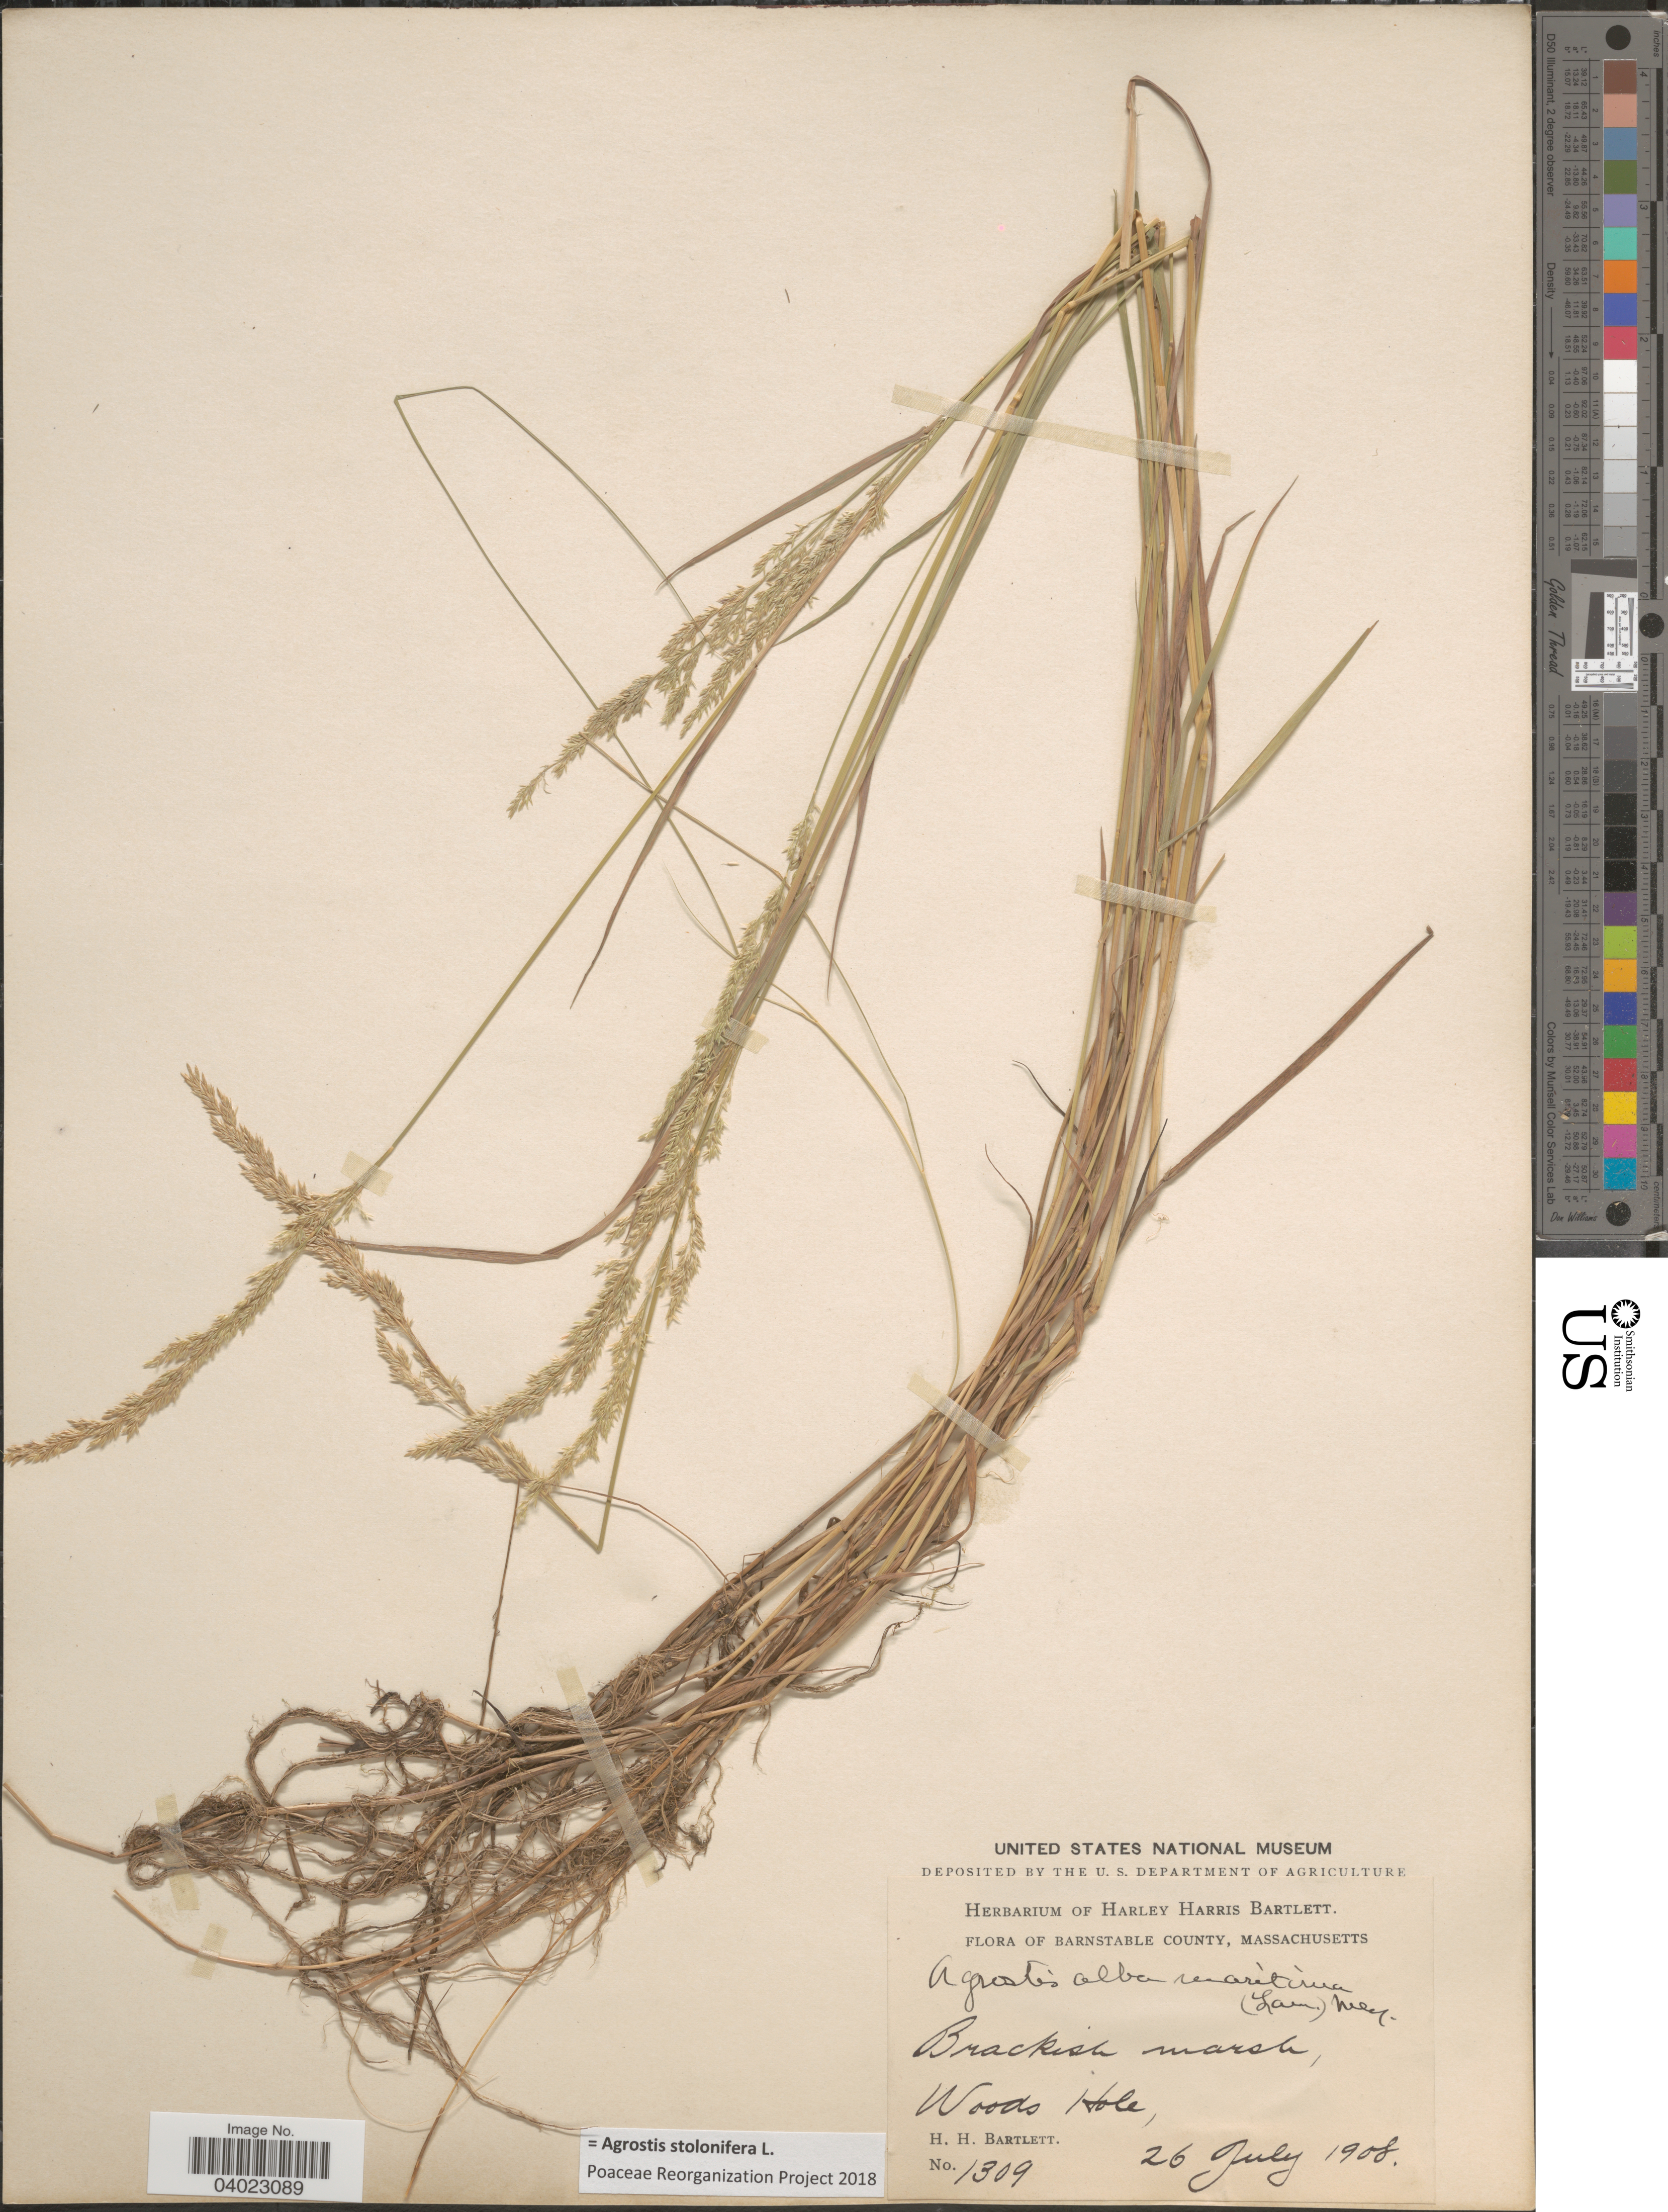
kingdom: Plantae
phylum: Tracheophyta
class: Liliopsida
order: Poales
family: Poaceae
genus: Agrostis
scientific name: Agrostis stolonifera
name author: L.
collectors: H. H. Bartlett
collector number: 1309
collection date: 1908-07-26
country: United States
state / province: Massachusetts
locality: Barnstable County. Brackish marsh, Woods Hole.